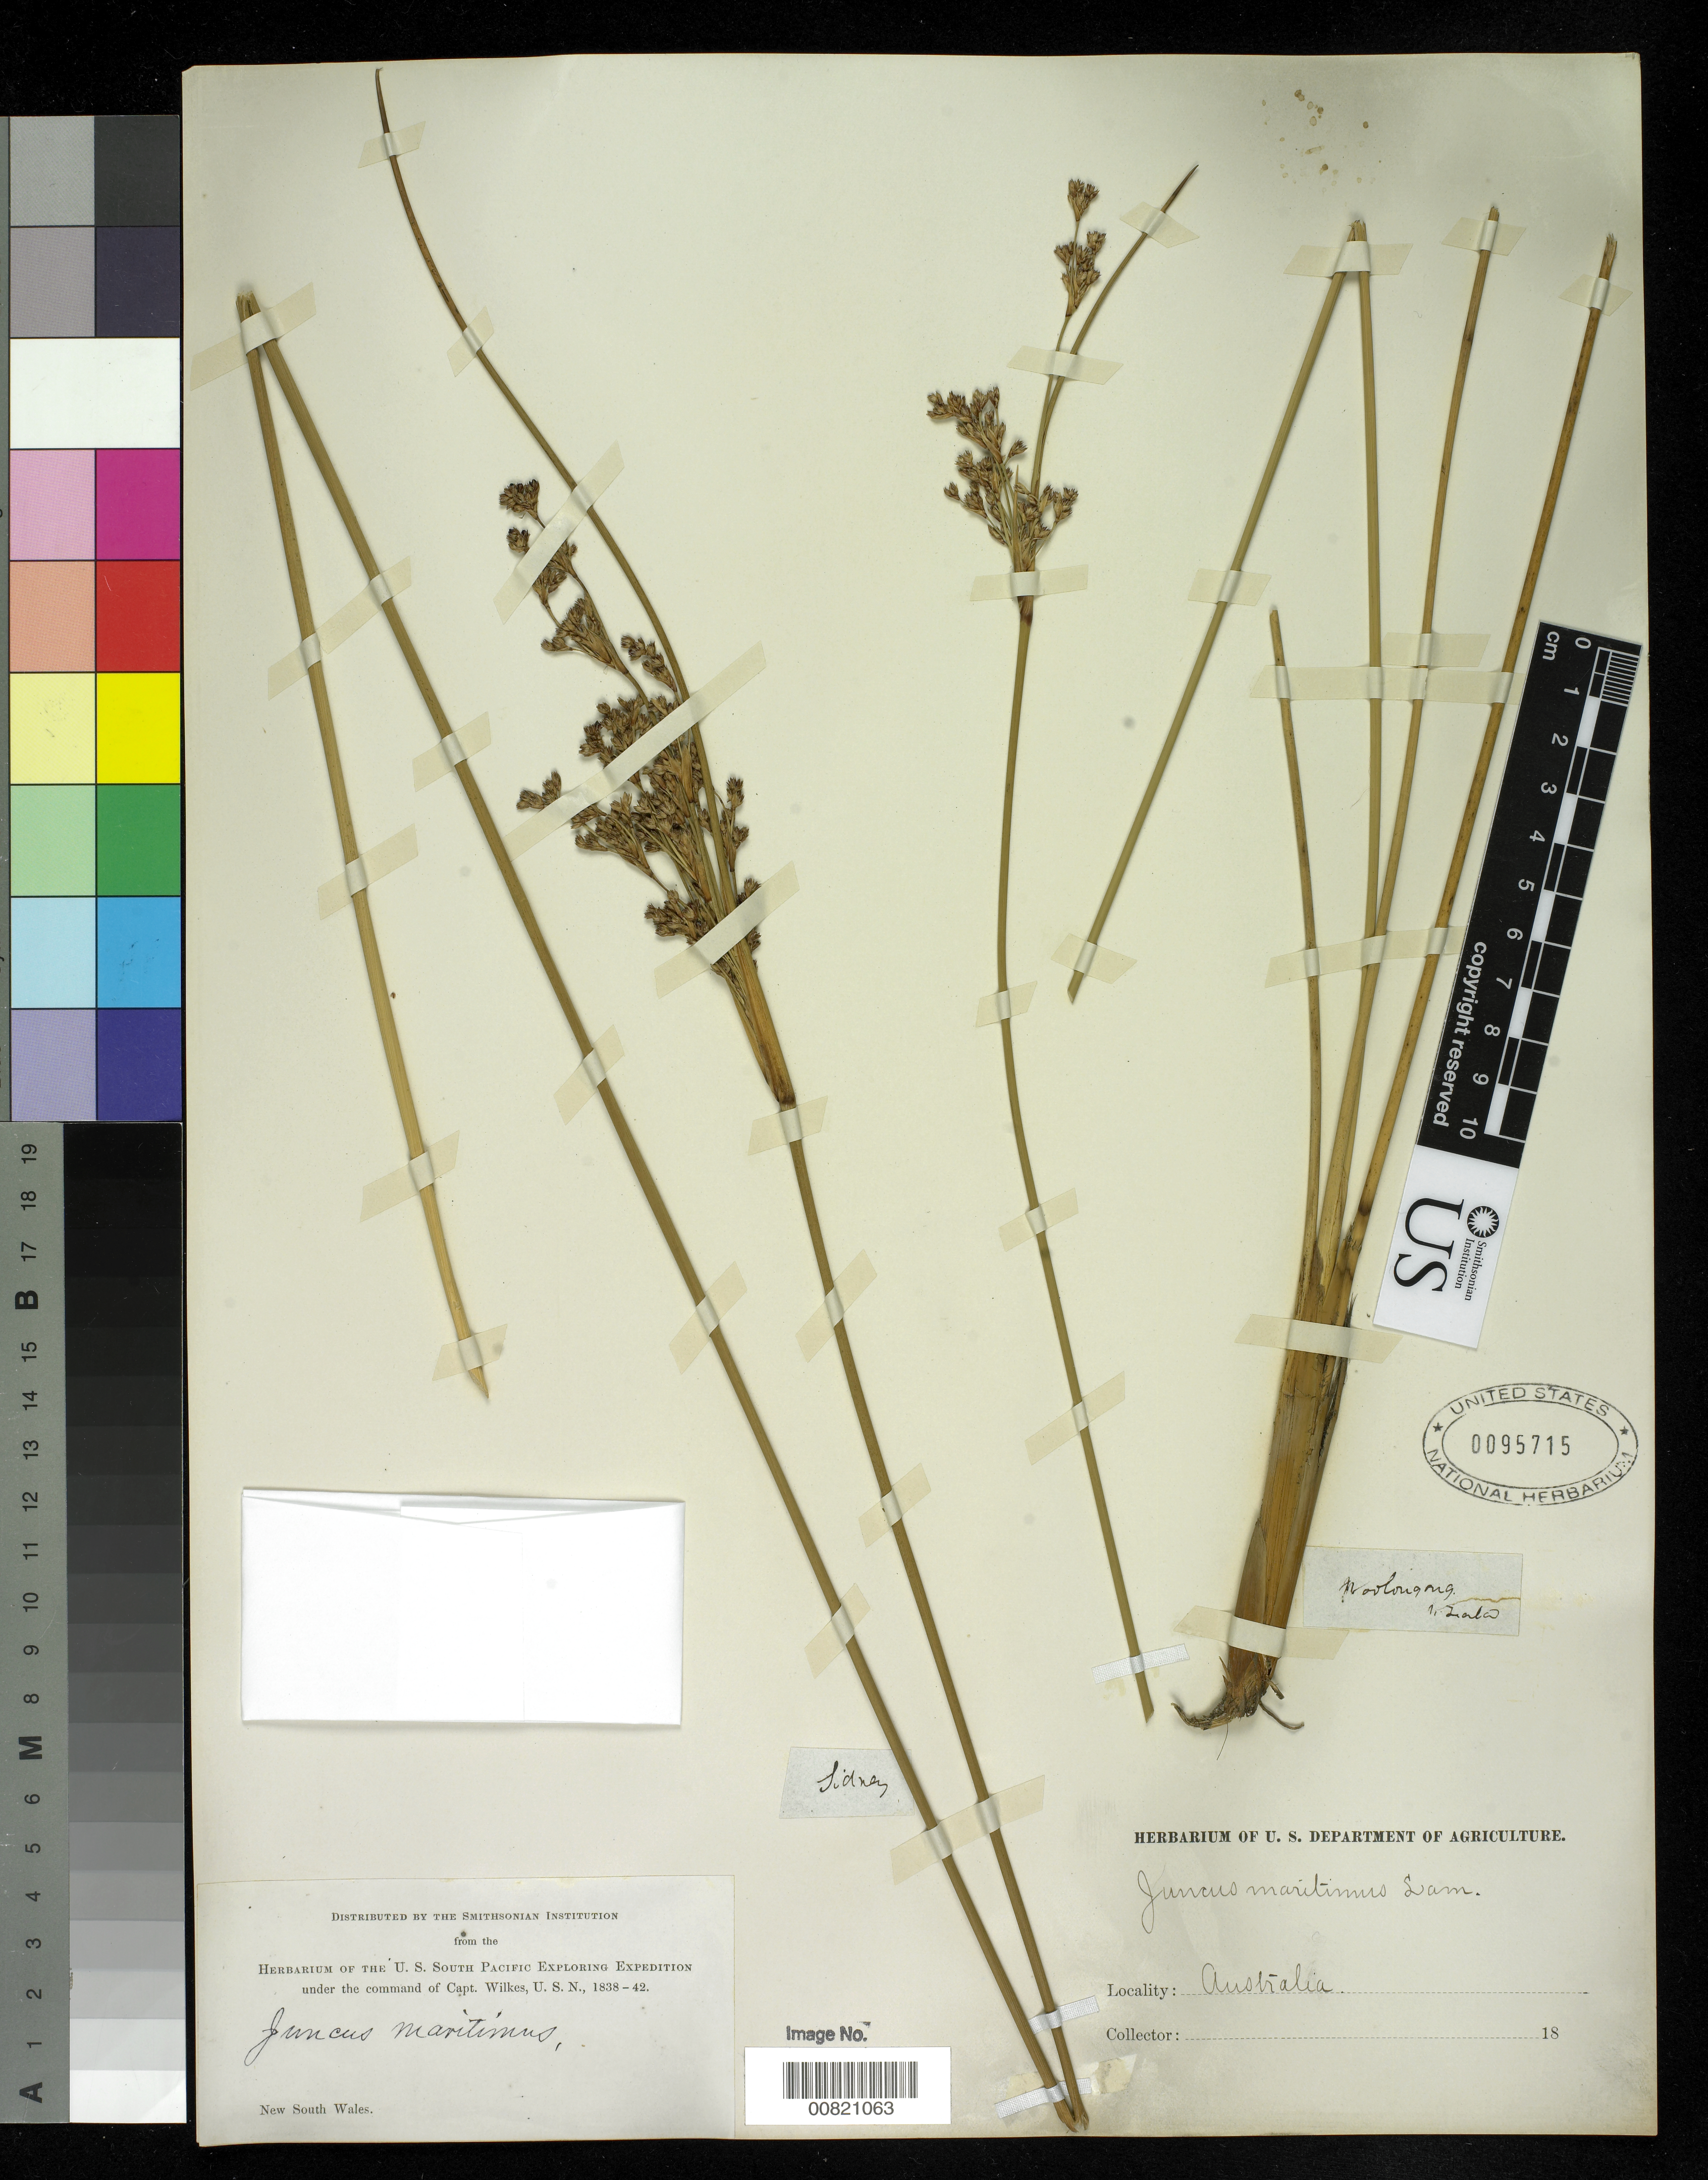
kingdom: Plantae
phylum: Tracheophyta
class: Liliopsida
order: Poales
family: Juncaceae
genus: Juncus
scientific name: Juncus maritimus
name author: Lam.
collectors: Wilkes Explor. Exped.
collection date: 1838/1842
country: Australia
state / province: New South Wales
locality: New South Wales.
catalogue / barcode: US 95715